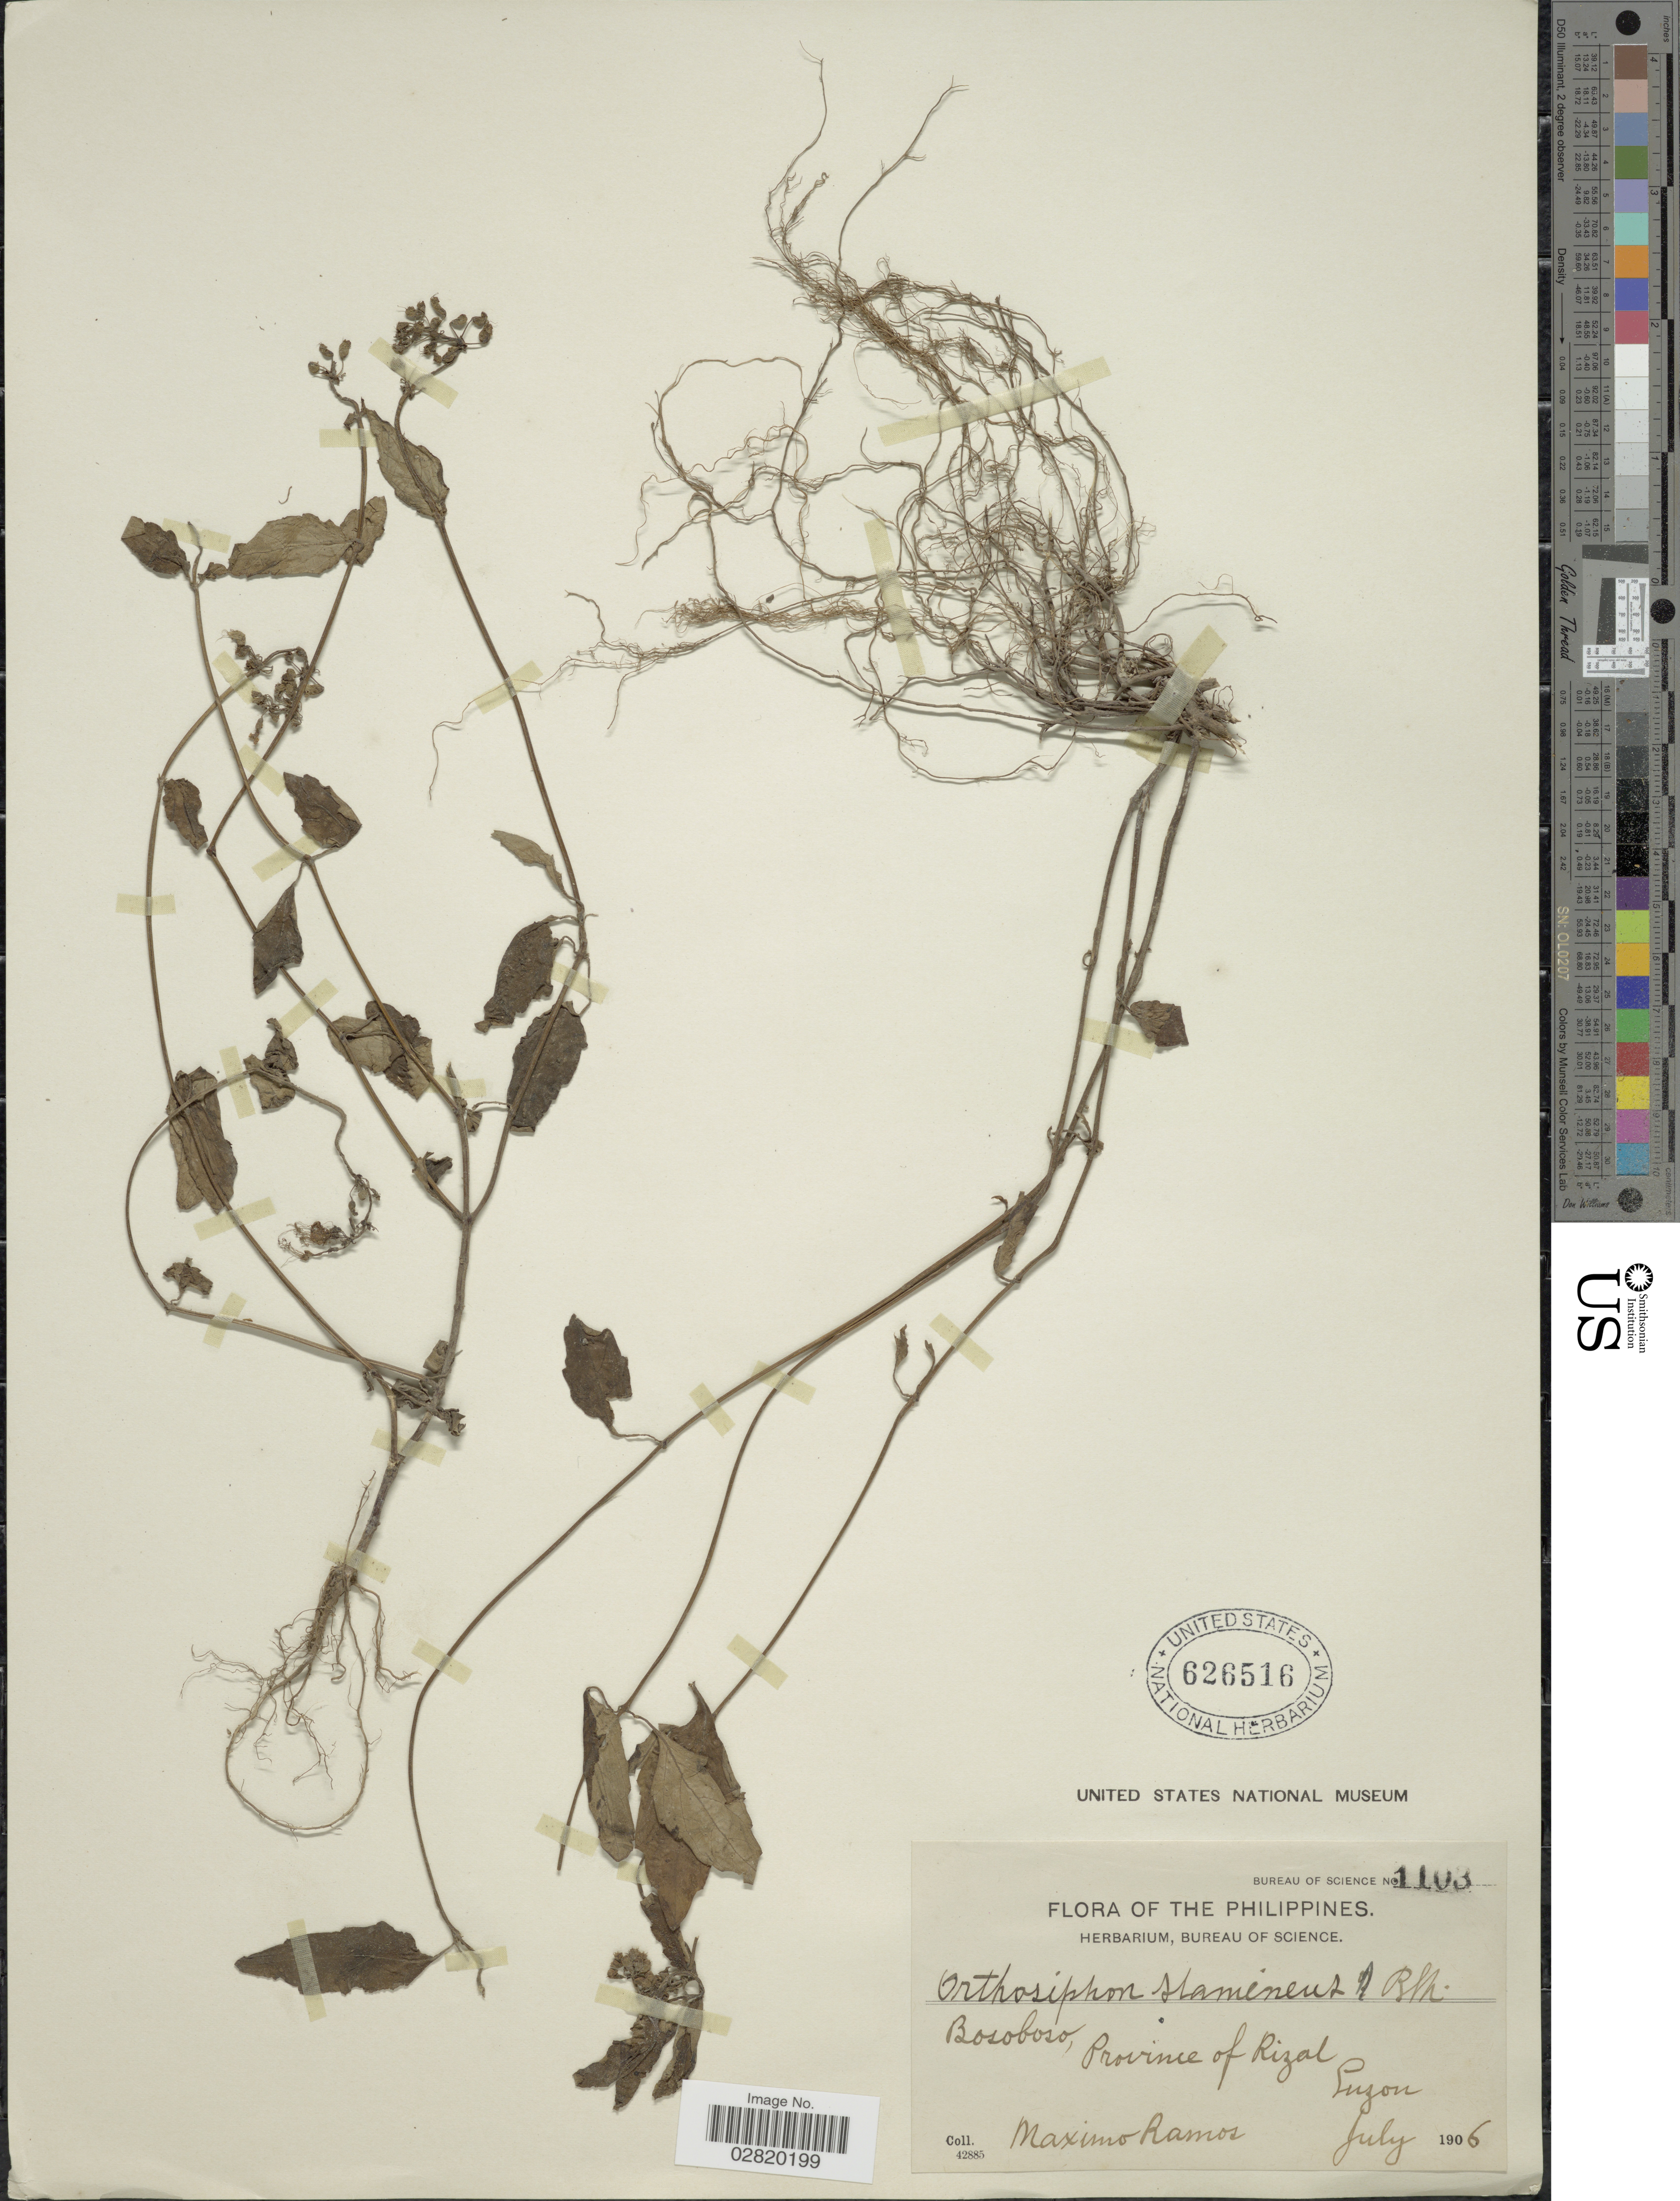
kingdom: Plantae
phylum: Tracheophyta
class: Magnoliopsida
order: Lamiales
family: Lamiaceae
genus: Orthosiphon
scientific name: Orthosiphon aristatus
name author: (Blume) Miq.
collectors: M. Ramos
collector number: Bureau of Science 1103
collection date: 1906-07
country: Philippines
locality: Bosoboso, Province of Rizal, Luzon.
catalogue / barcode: US 626516